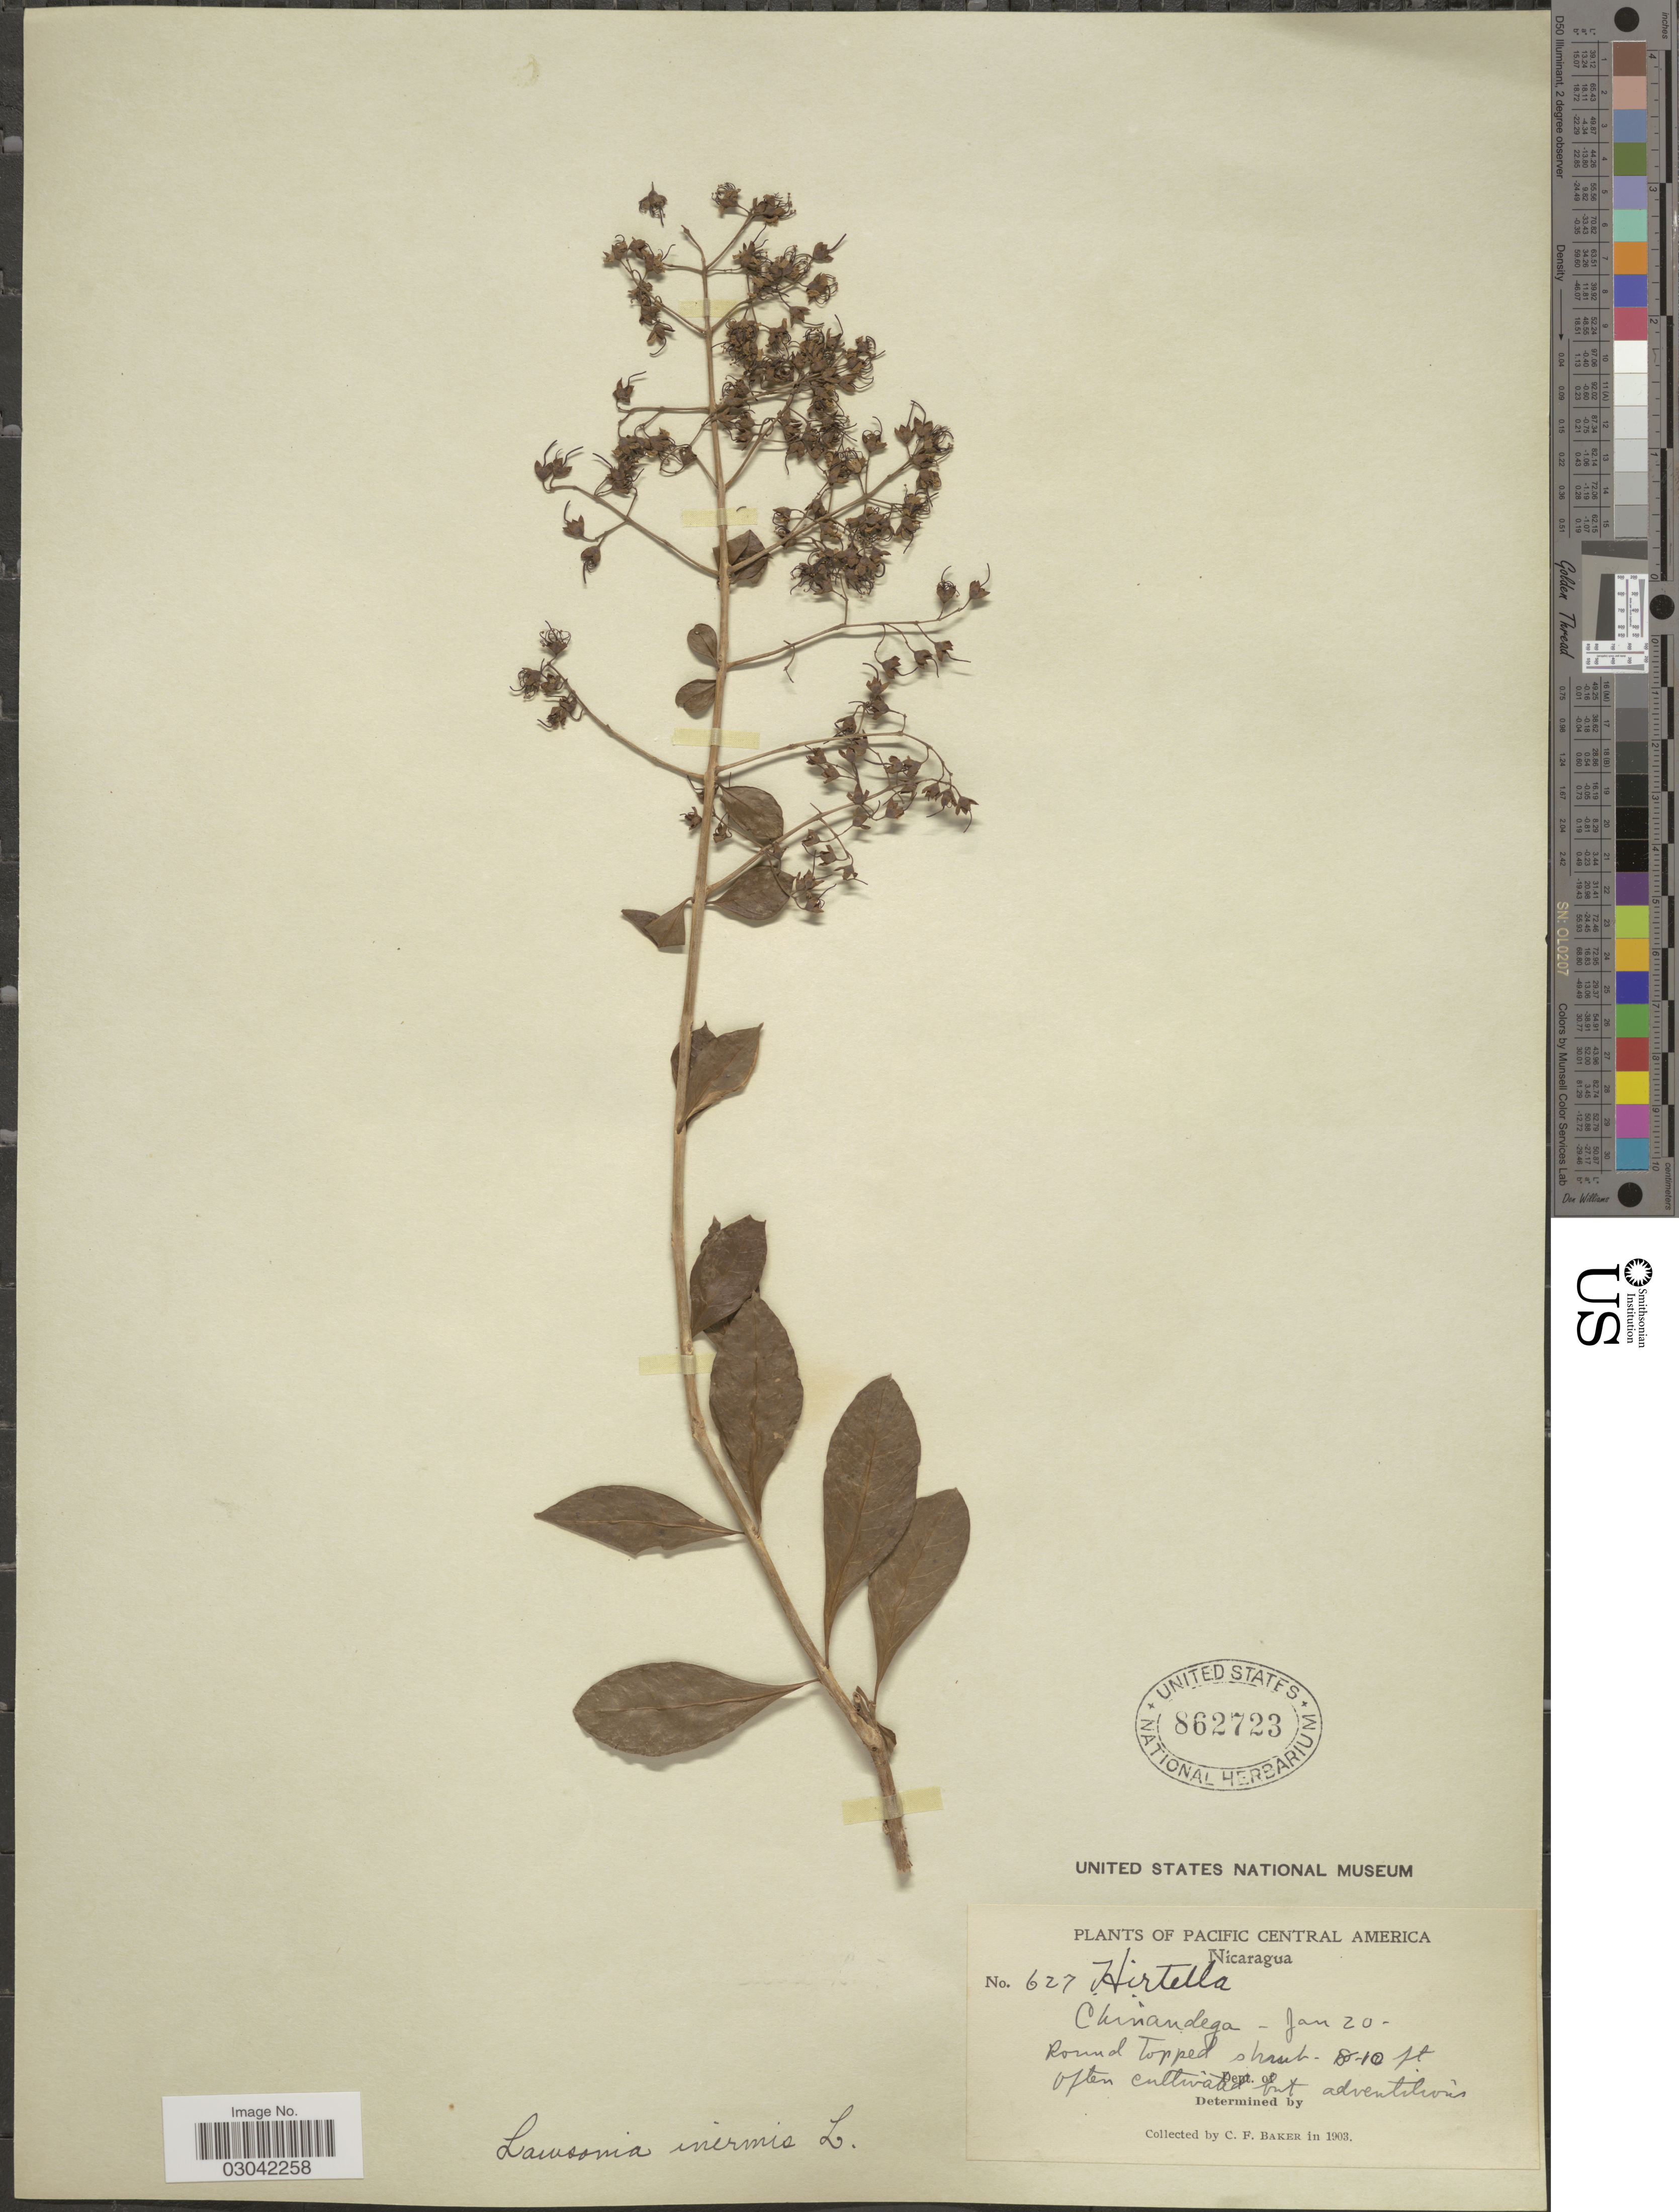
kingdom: Plantae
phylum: Tracheophyta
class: Magnoliopsida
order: Myrtales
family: Lythraceae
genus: Lawsonia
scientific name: Lawsonia inermis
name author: L.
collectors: C. F. Baker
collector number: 627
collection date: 1903-01-20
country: Nicaragua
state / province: Chinandega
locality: Pacific Central America.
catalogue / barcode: US 862723